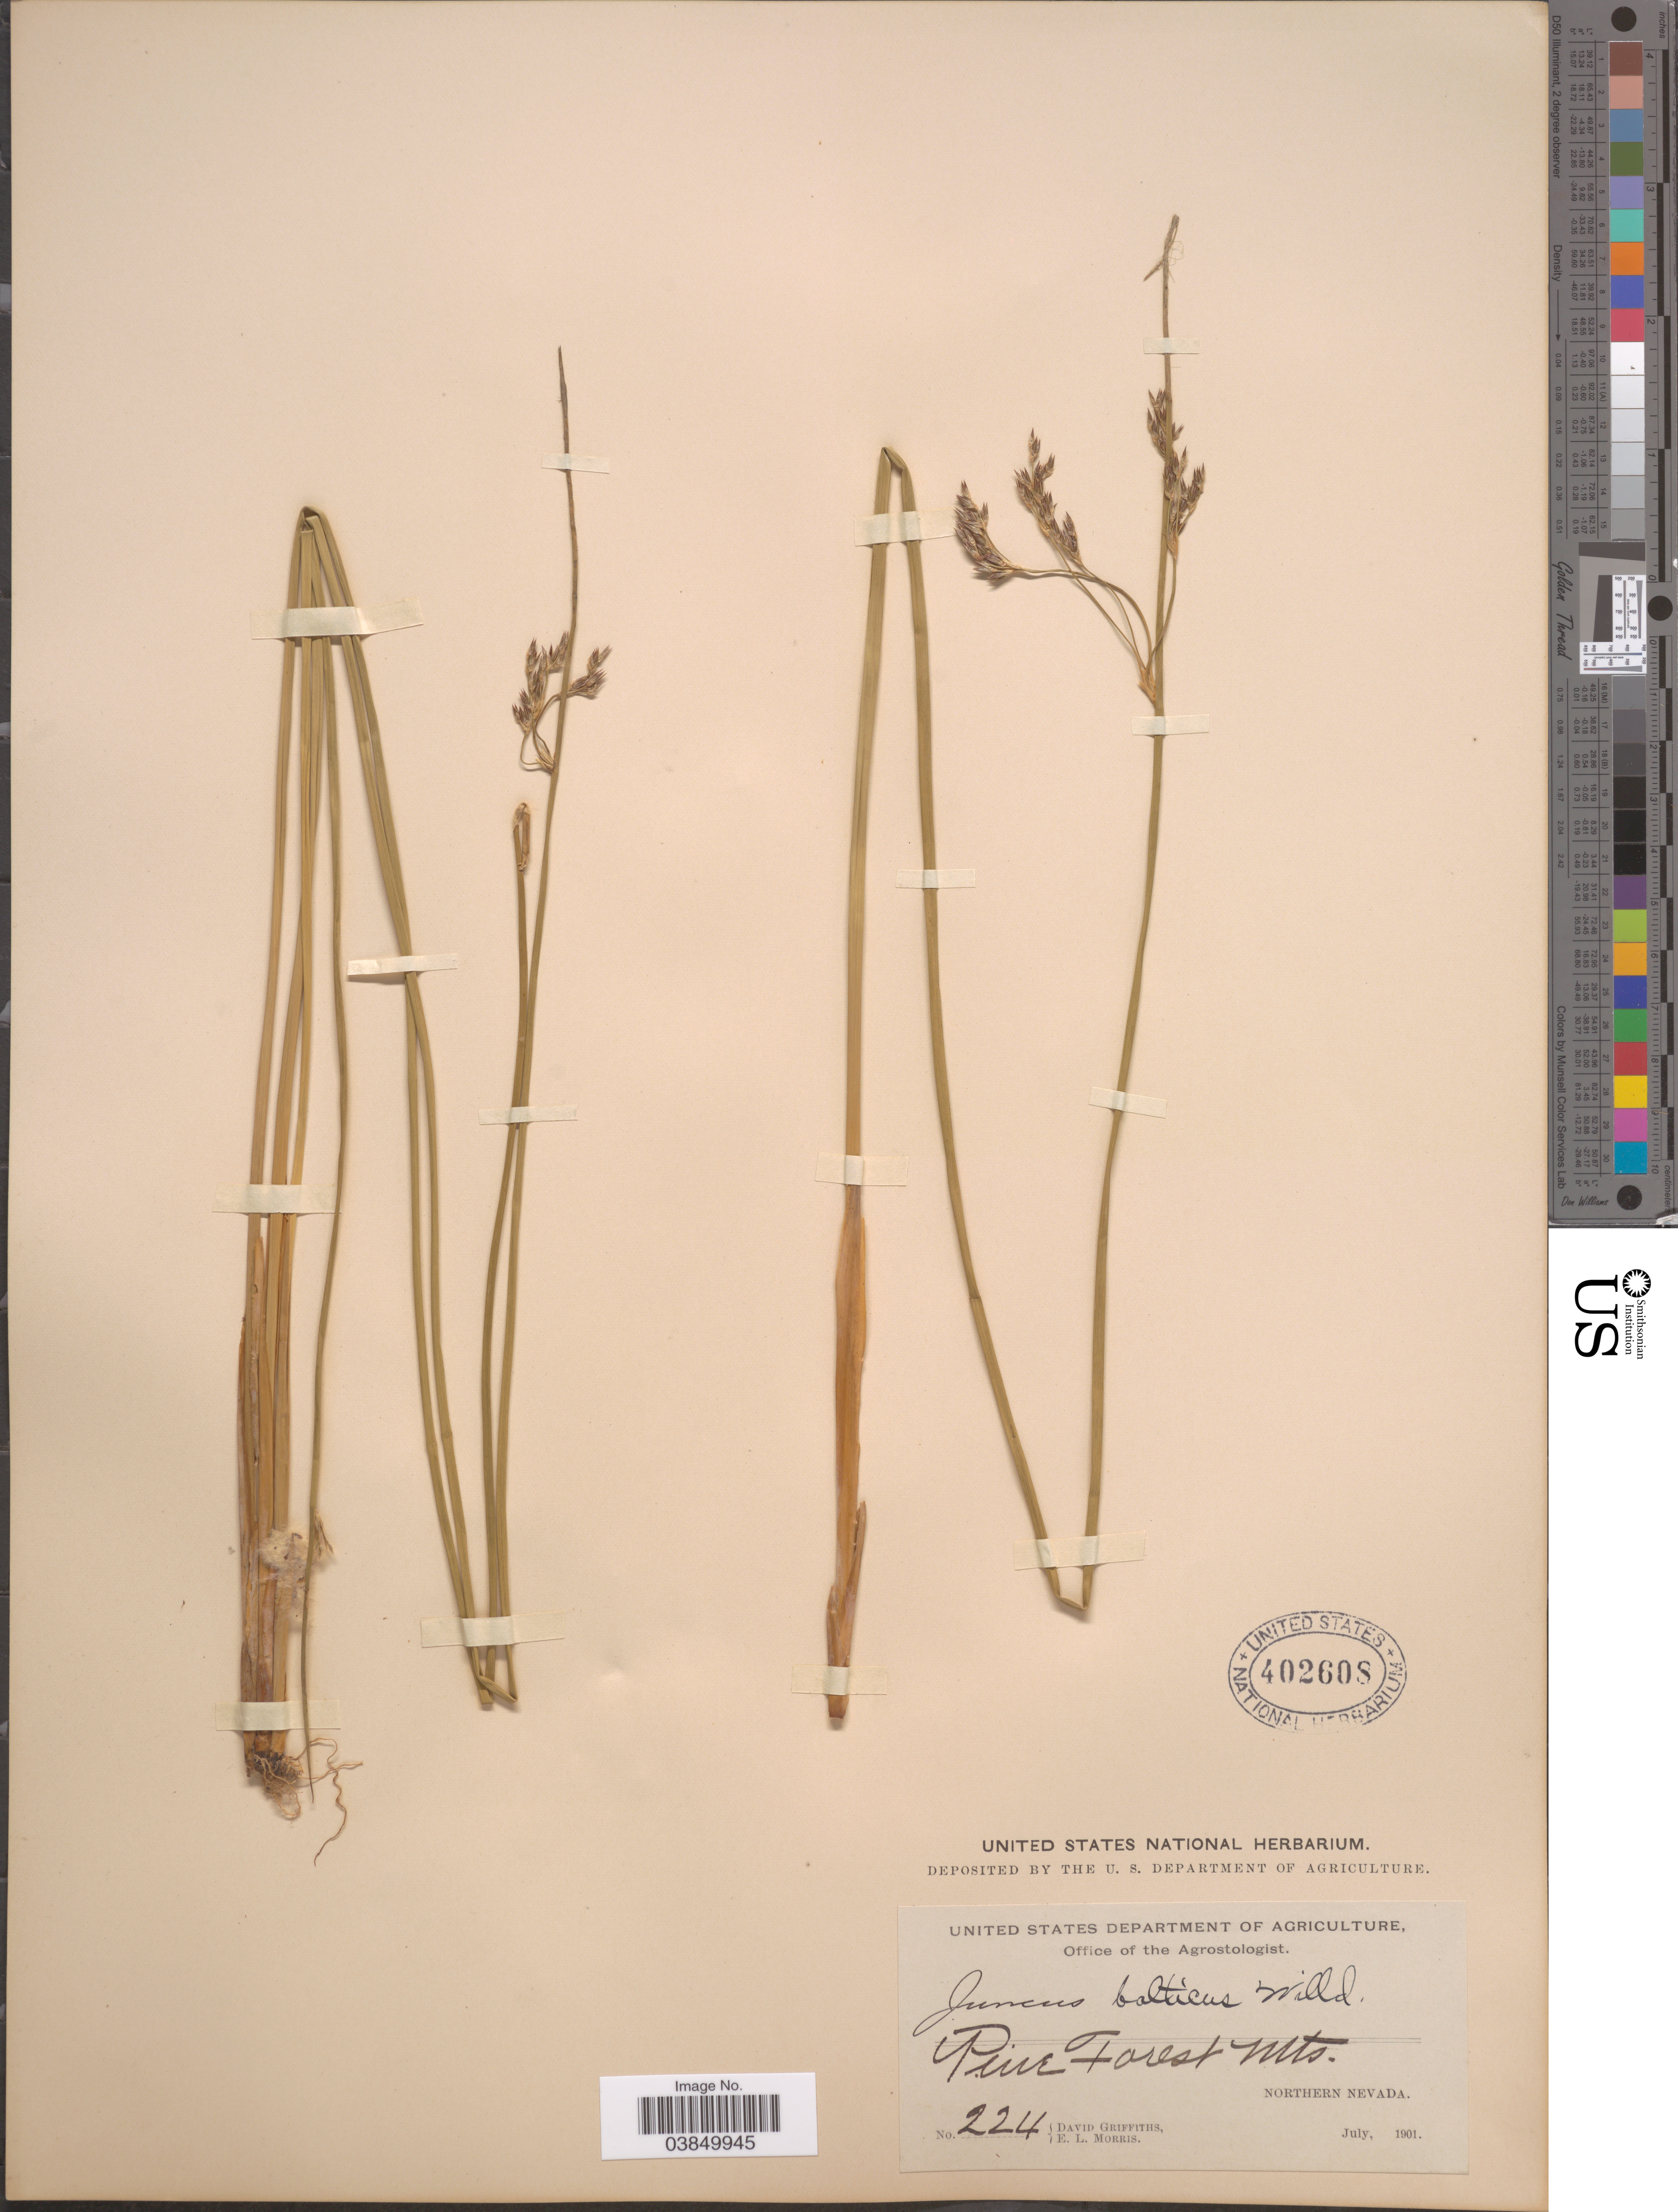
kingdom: Plantae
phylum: Tracheophyta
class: Liliopsida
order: Poales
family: Juncaceae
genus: Juncus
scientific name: Juncus balticus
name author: Willd.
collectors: D. Griffiths & E. Morris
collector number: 224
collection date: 1901-07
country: United States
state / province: Nevada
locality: Pine Forest Mts. Northern Nevada.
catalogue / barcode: US 402608